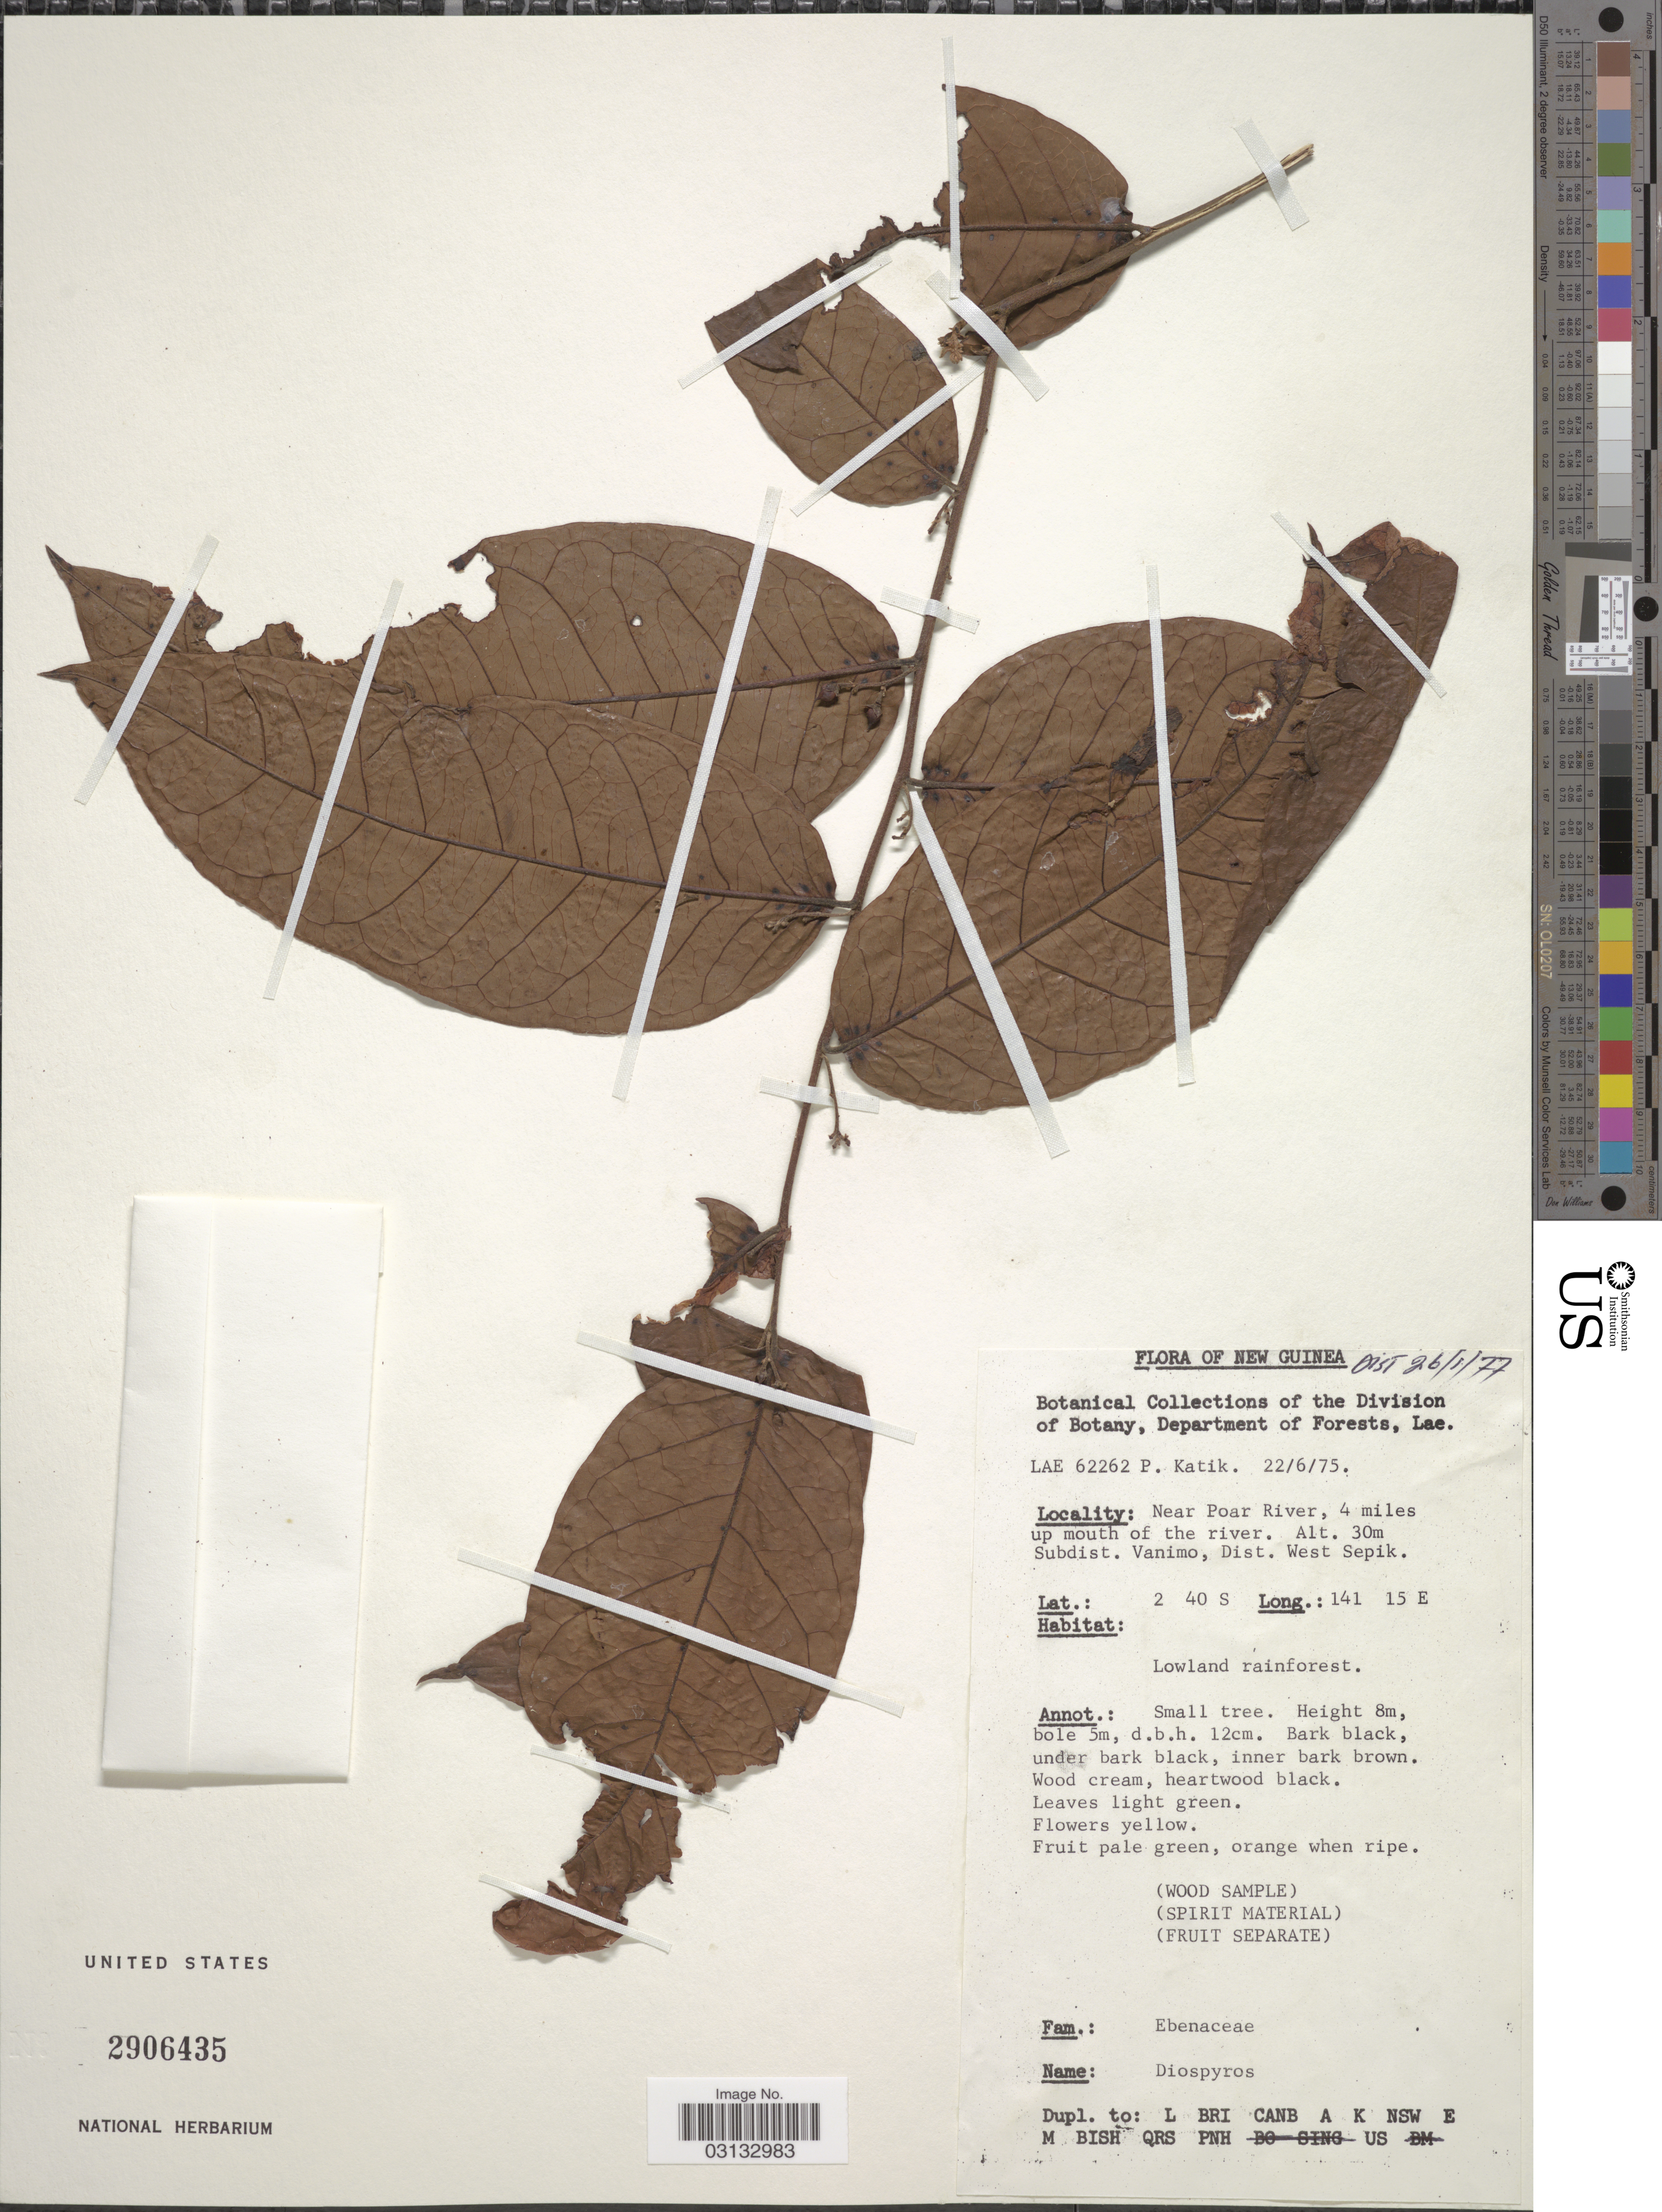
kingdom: Plantae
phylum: Tracheophyta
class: Magnoliopsida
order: Ericales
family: Ebenaceae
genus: Diospyros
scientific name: Diospyros sp.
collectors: P. Katik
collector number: LAE62262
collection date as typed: Transcribed d/m/y: 22/6/75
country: Papua New Guinea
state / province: Sandaun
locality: New Guinea, Near Poar River, 4 miles up mouth of the river. Subdist. Vanimo, Dist. West Sepik.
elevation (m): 30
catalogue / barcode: US 2906435